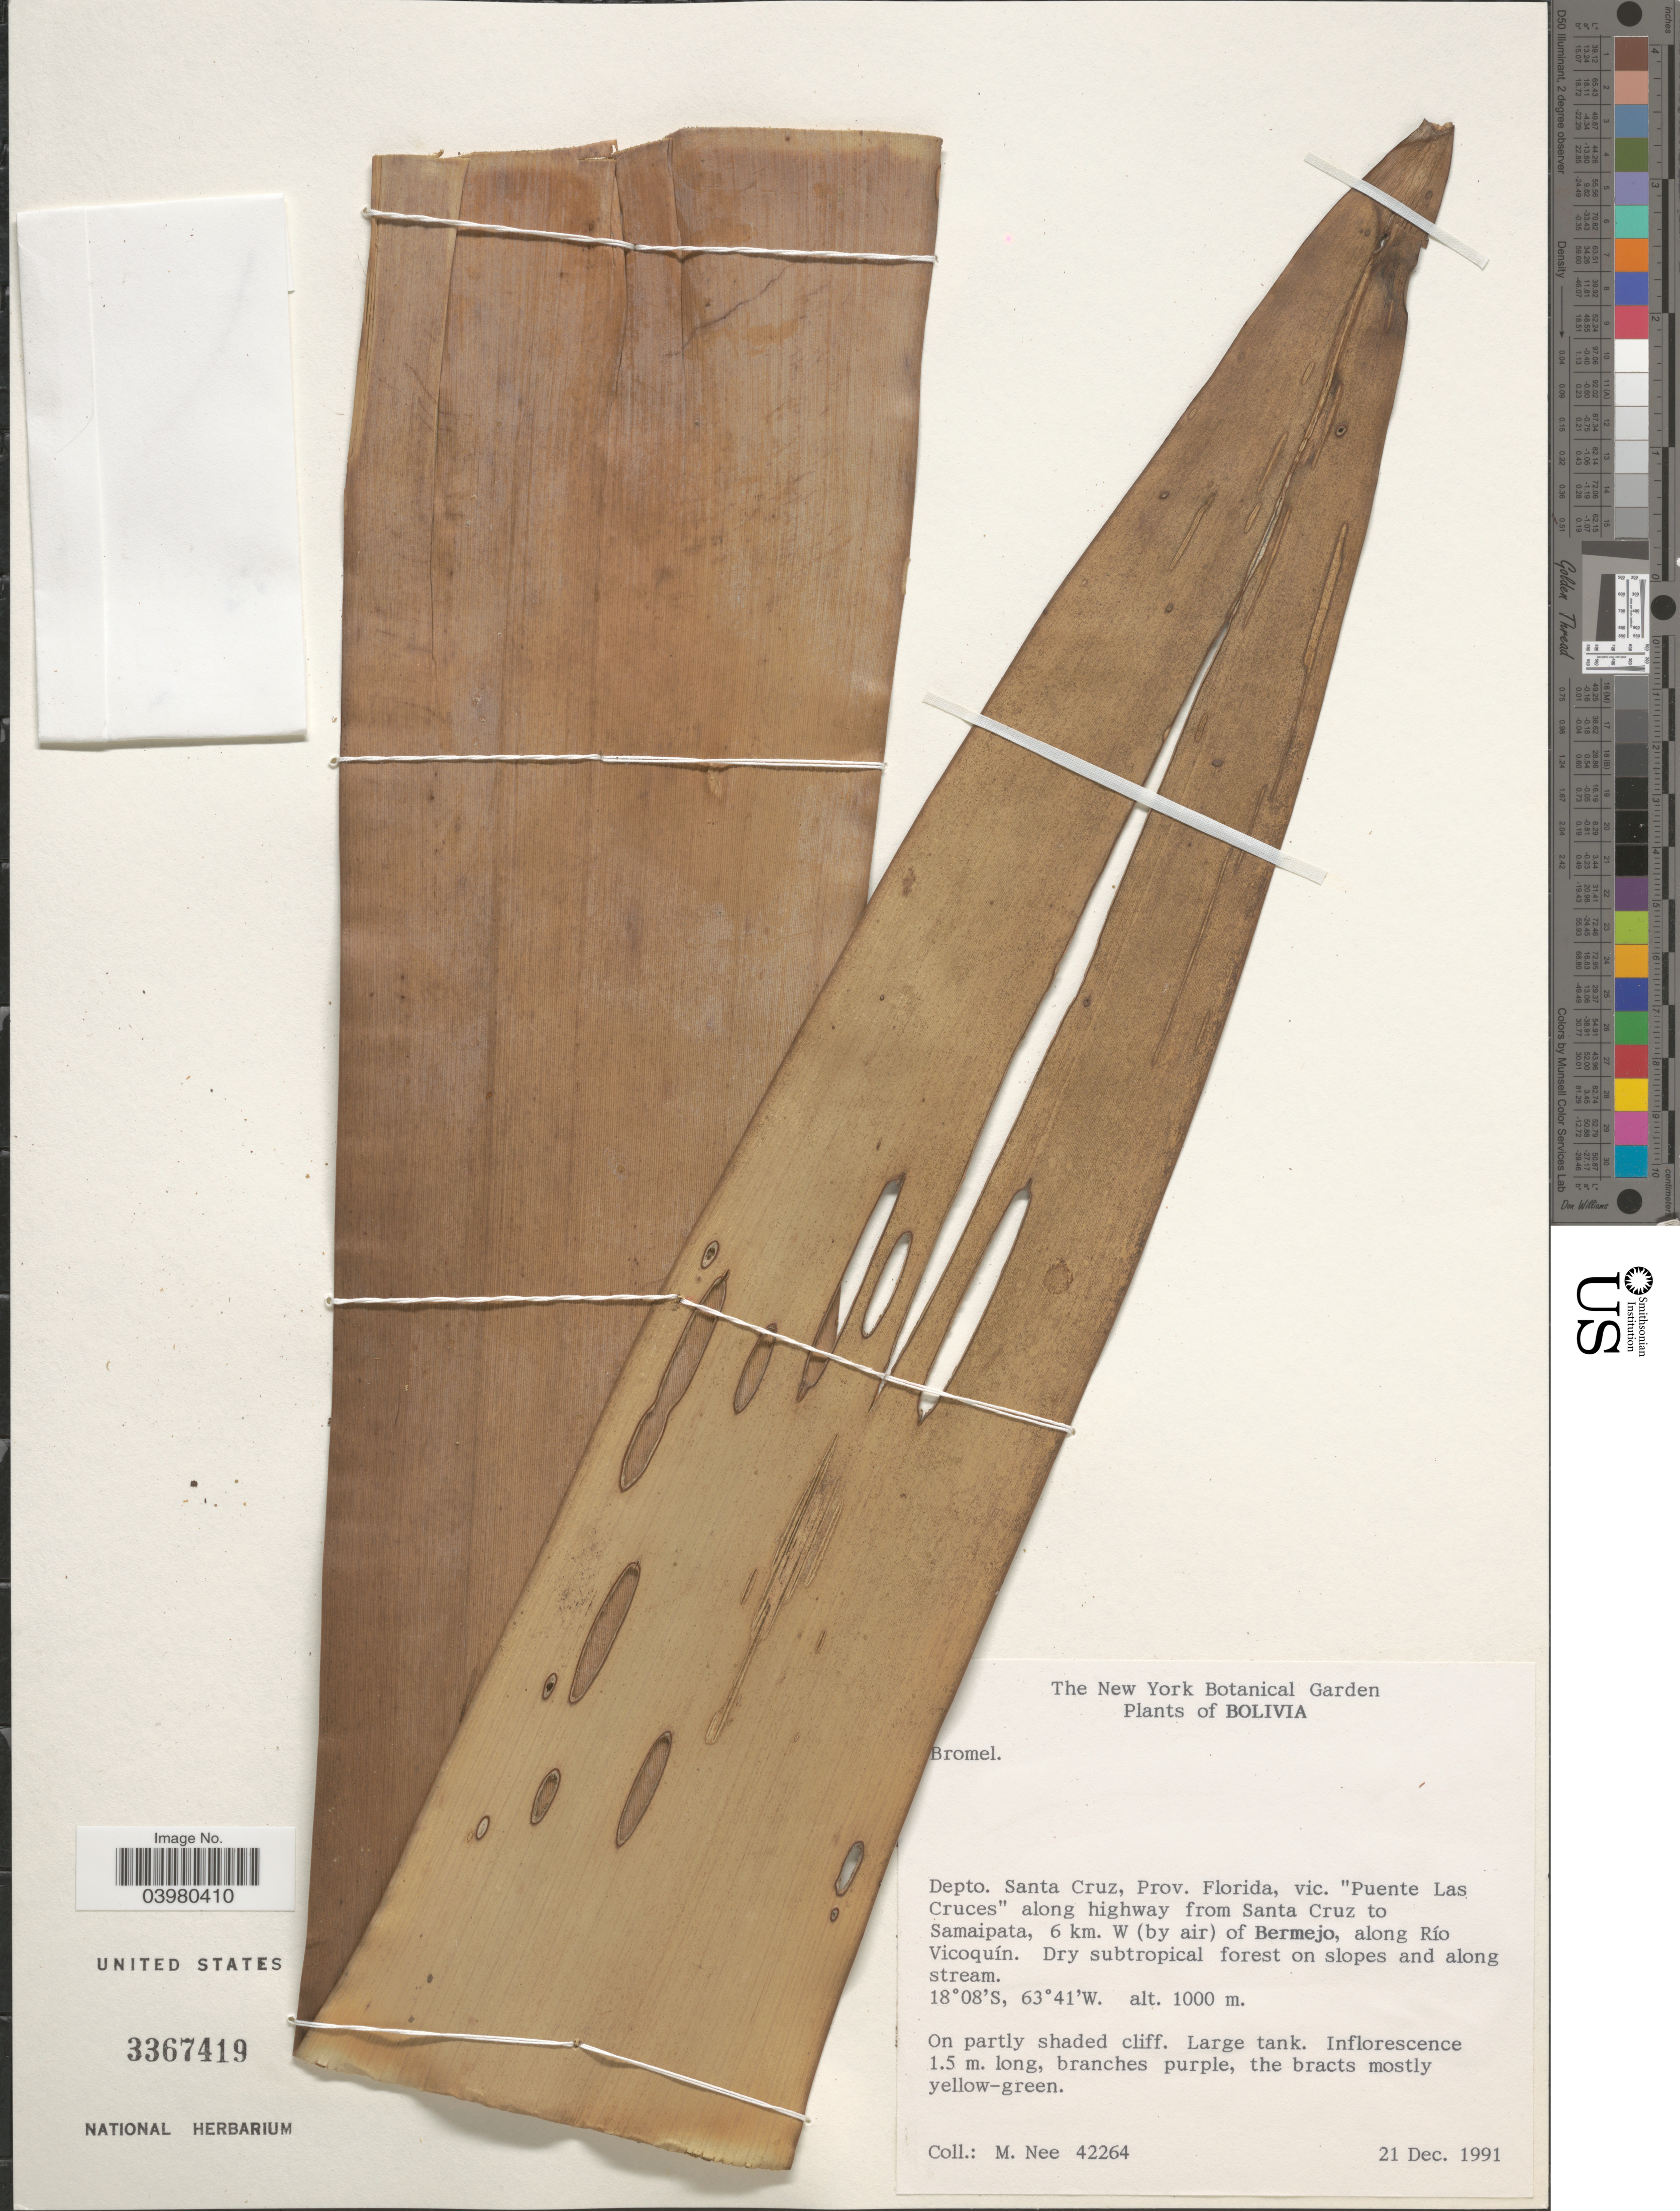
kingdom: Plantae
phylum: Tracheophyta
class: Liliopsida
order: Poales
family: Bromeliaceae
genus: Aechmea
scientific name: Aechmea sp.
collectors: M. Nee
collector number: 42264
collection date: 1991-12-21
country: Bolivia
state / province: Santa Cruz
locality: Depto. Santa Cruz, Prov. Florida, vic. "Puente Las Cruces" along highway from Santa Cruz to Samaipata, 6 km. W (by air) of Bermejo, along Río Vicoquín.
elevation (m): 1000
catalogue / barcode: US 3367419